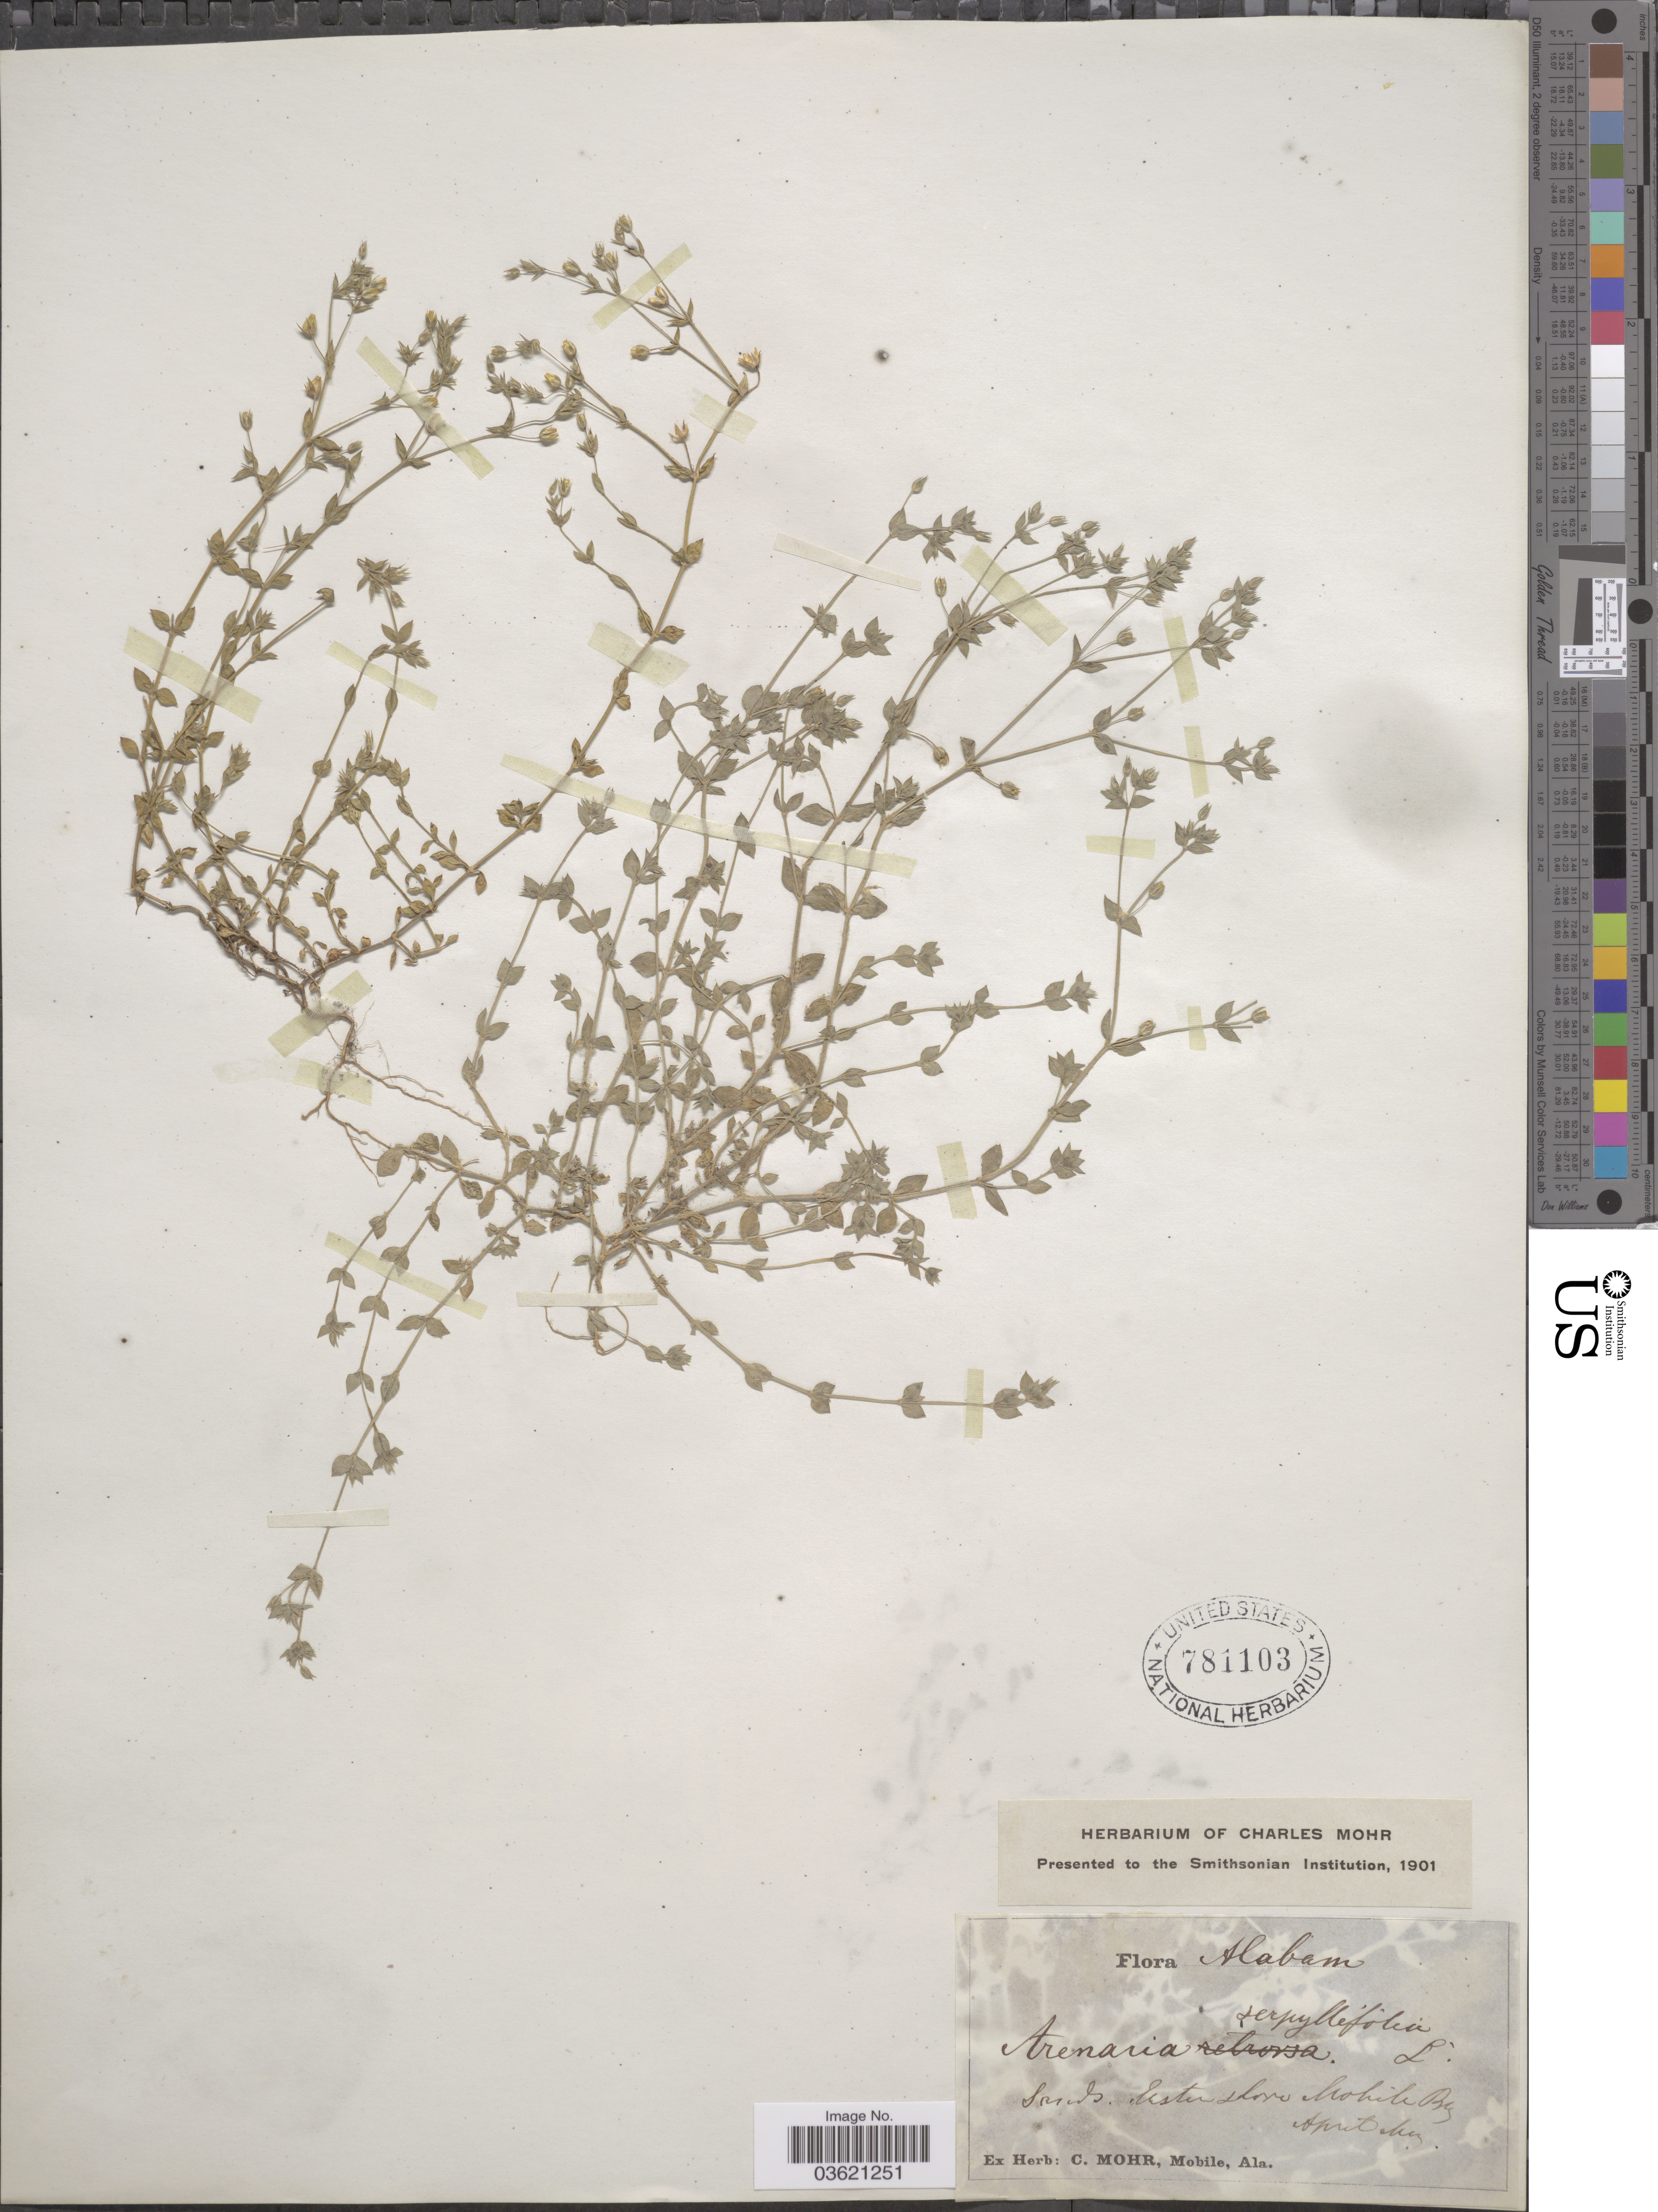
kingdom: Plantae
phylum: Tracheophyta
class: Magnoliopsida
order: Caryophyllales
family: Caryophyllaceae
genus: Arenaria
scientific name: Arenaria serpyllifolia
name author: L.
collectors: ex herb. Charles Mohr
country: United States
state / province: Alabama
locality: Sands, Eastern shore Mobile Bay.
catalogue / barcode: US 781103